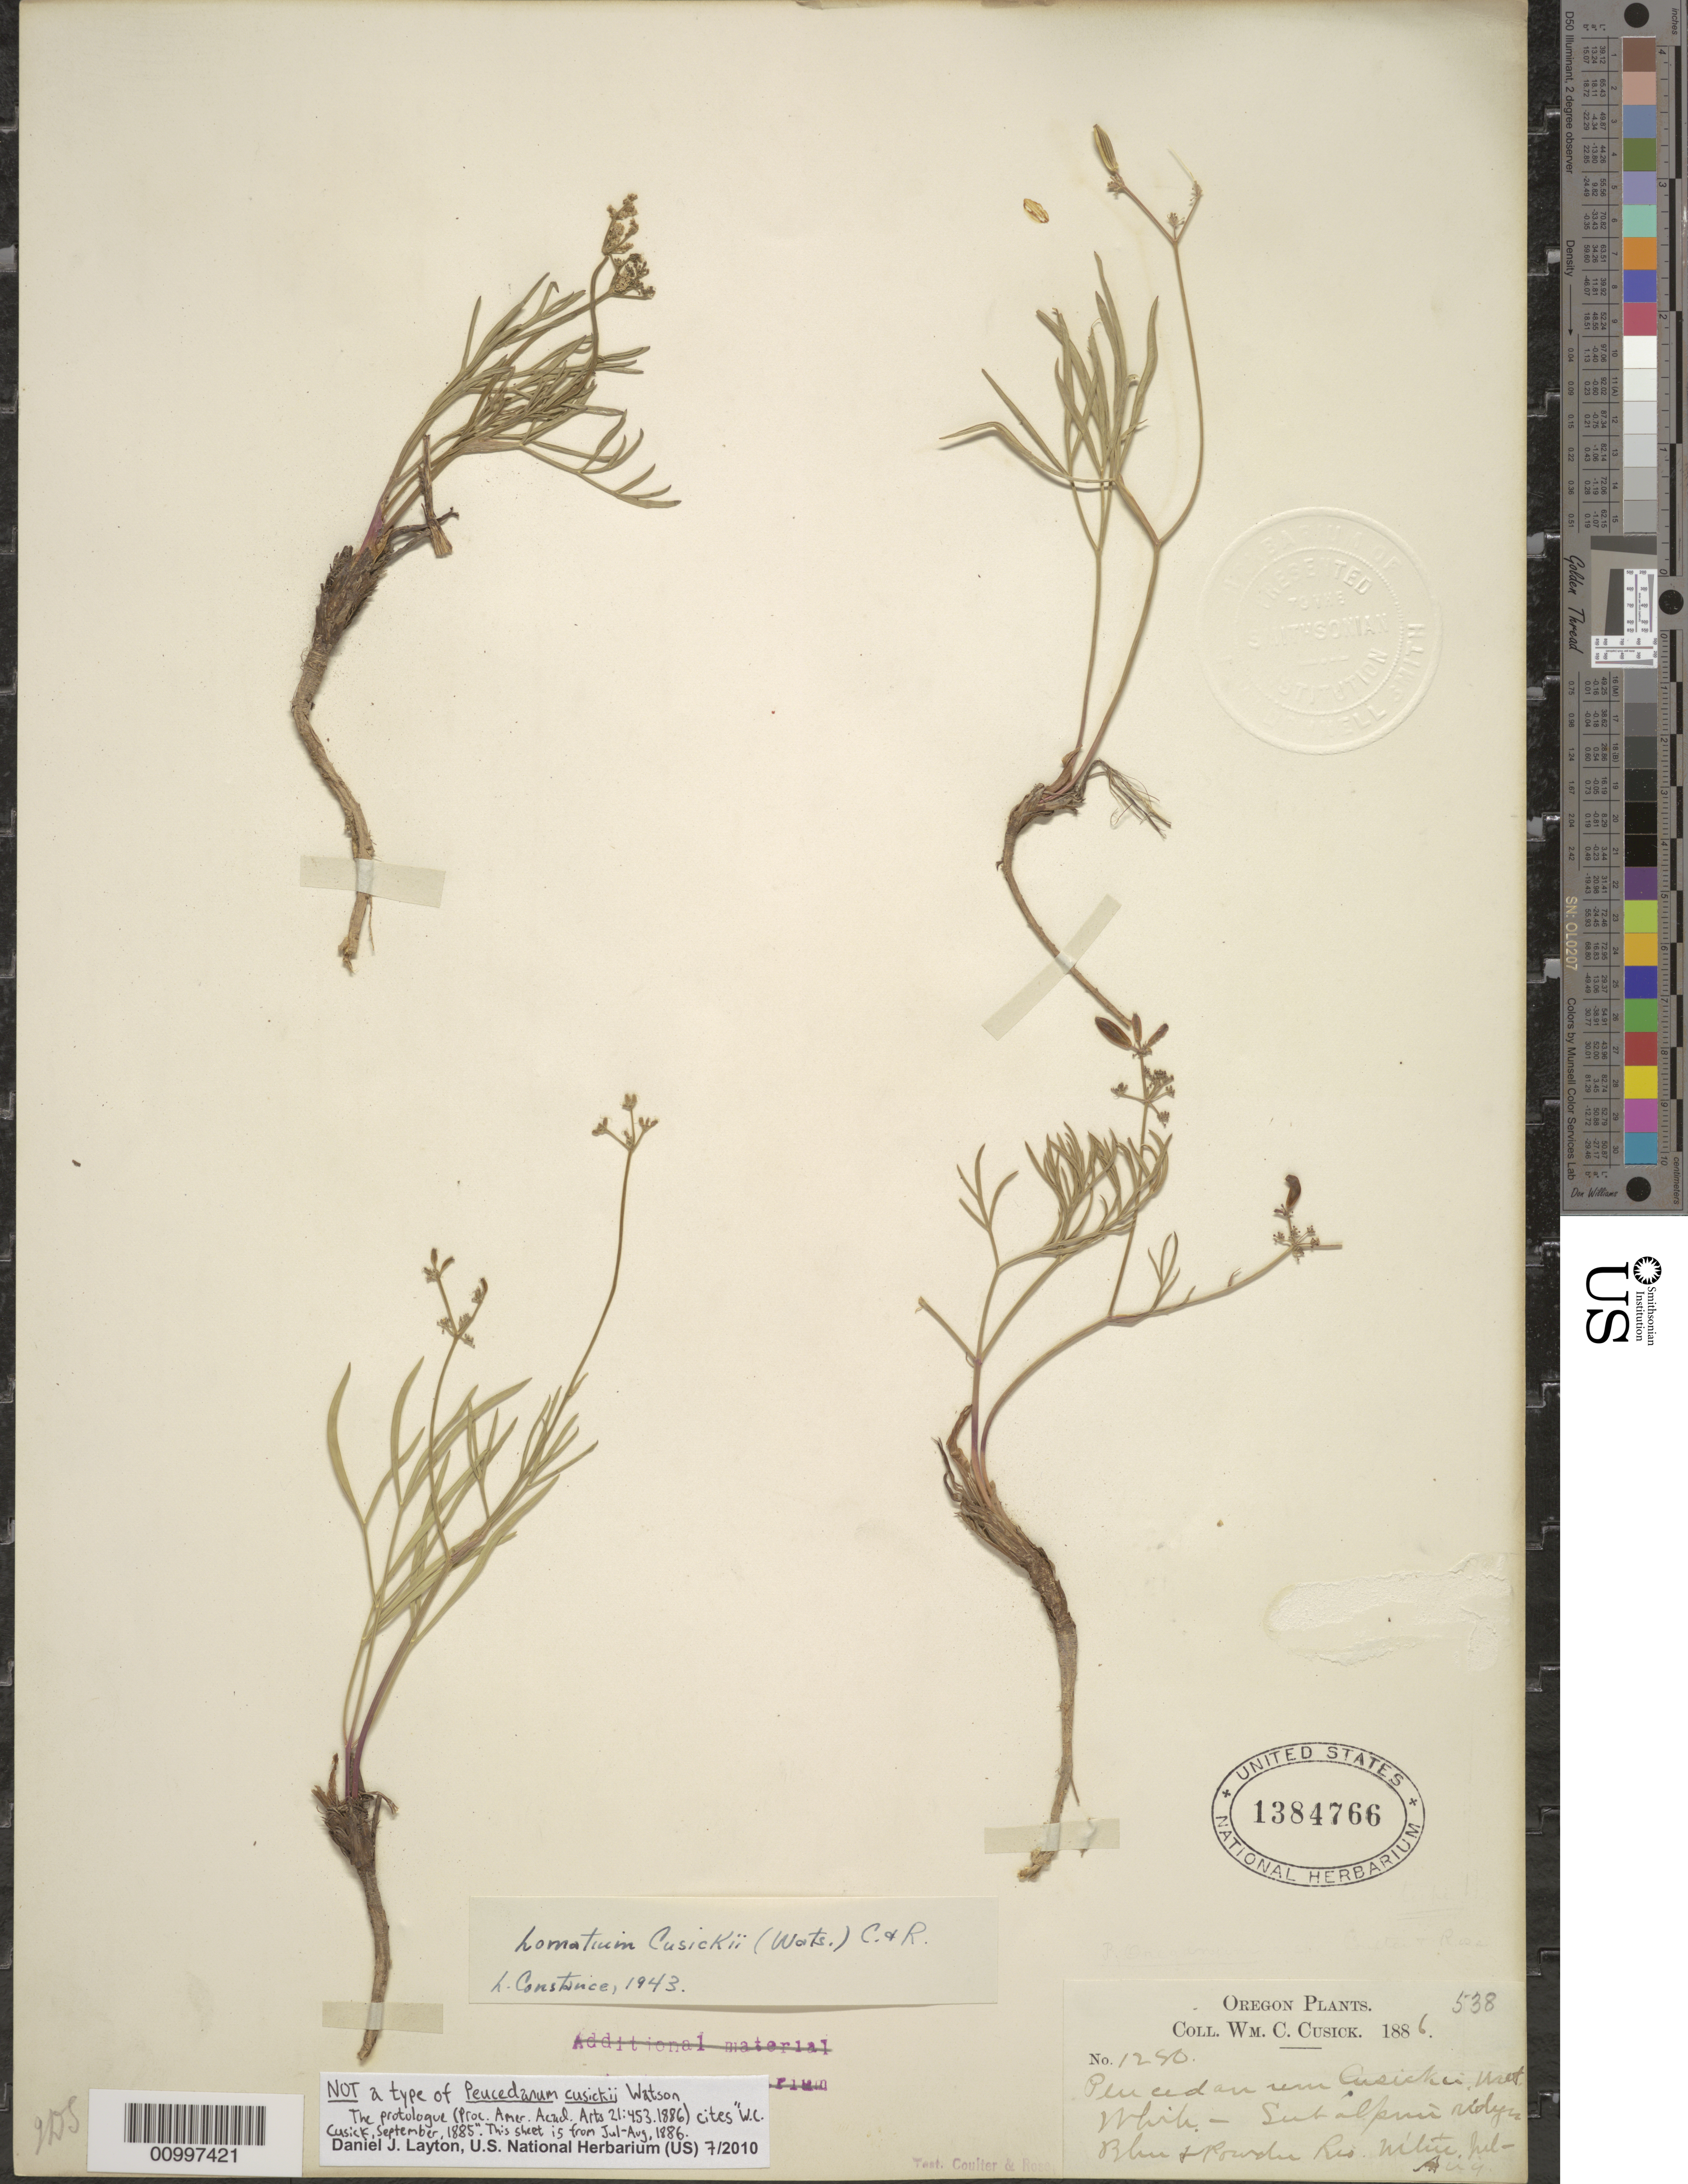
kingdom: Plantae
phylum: Tracheophyta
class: Magnoliopsida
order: Apiales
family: Apiaceae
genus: Lomatium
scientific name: Lomatium cusickii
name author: (S. Watson) J.M. Coult. & Rose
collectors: W. C. Cusick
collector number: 1280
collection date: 1886-08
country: United States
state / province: Oregon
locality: Blue + Powder Riv. Mtns. [Powder River Mountains]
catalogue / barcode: US 1384766